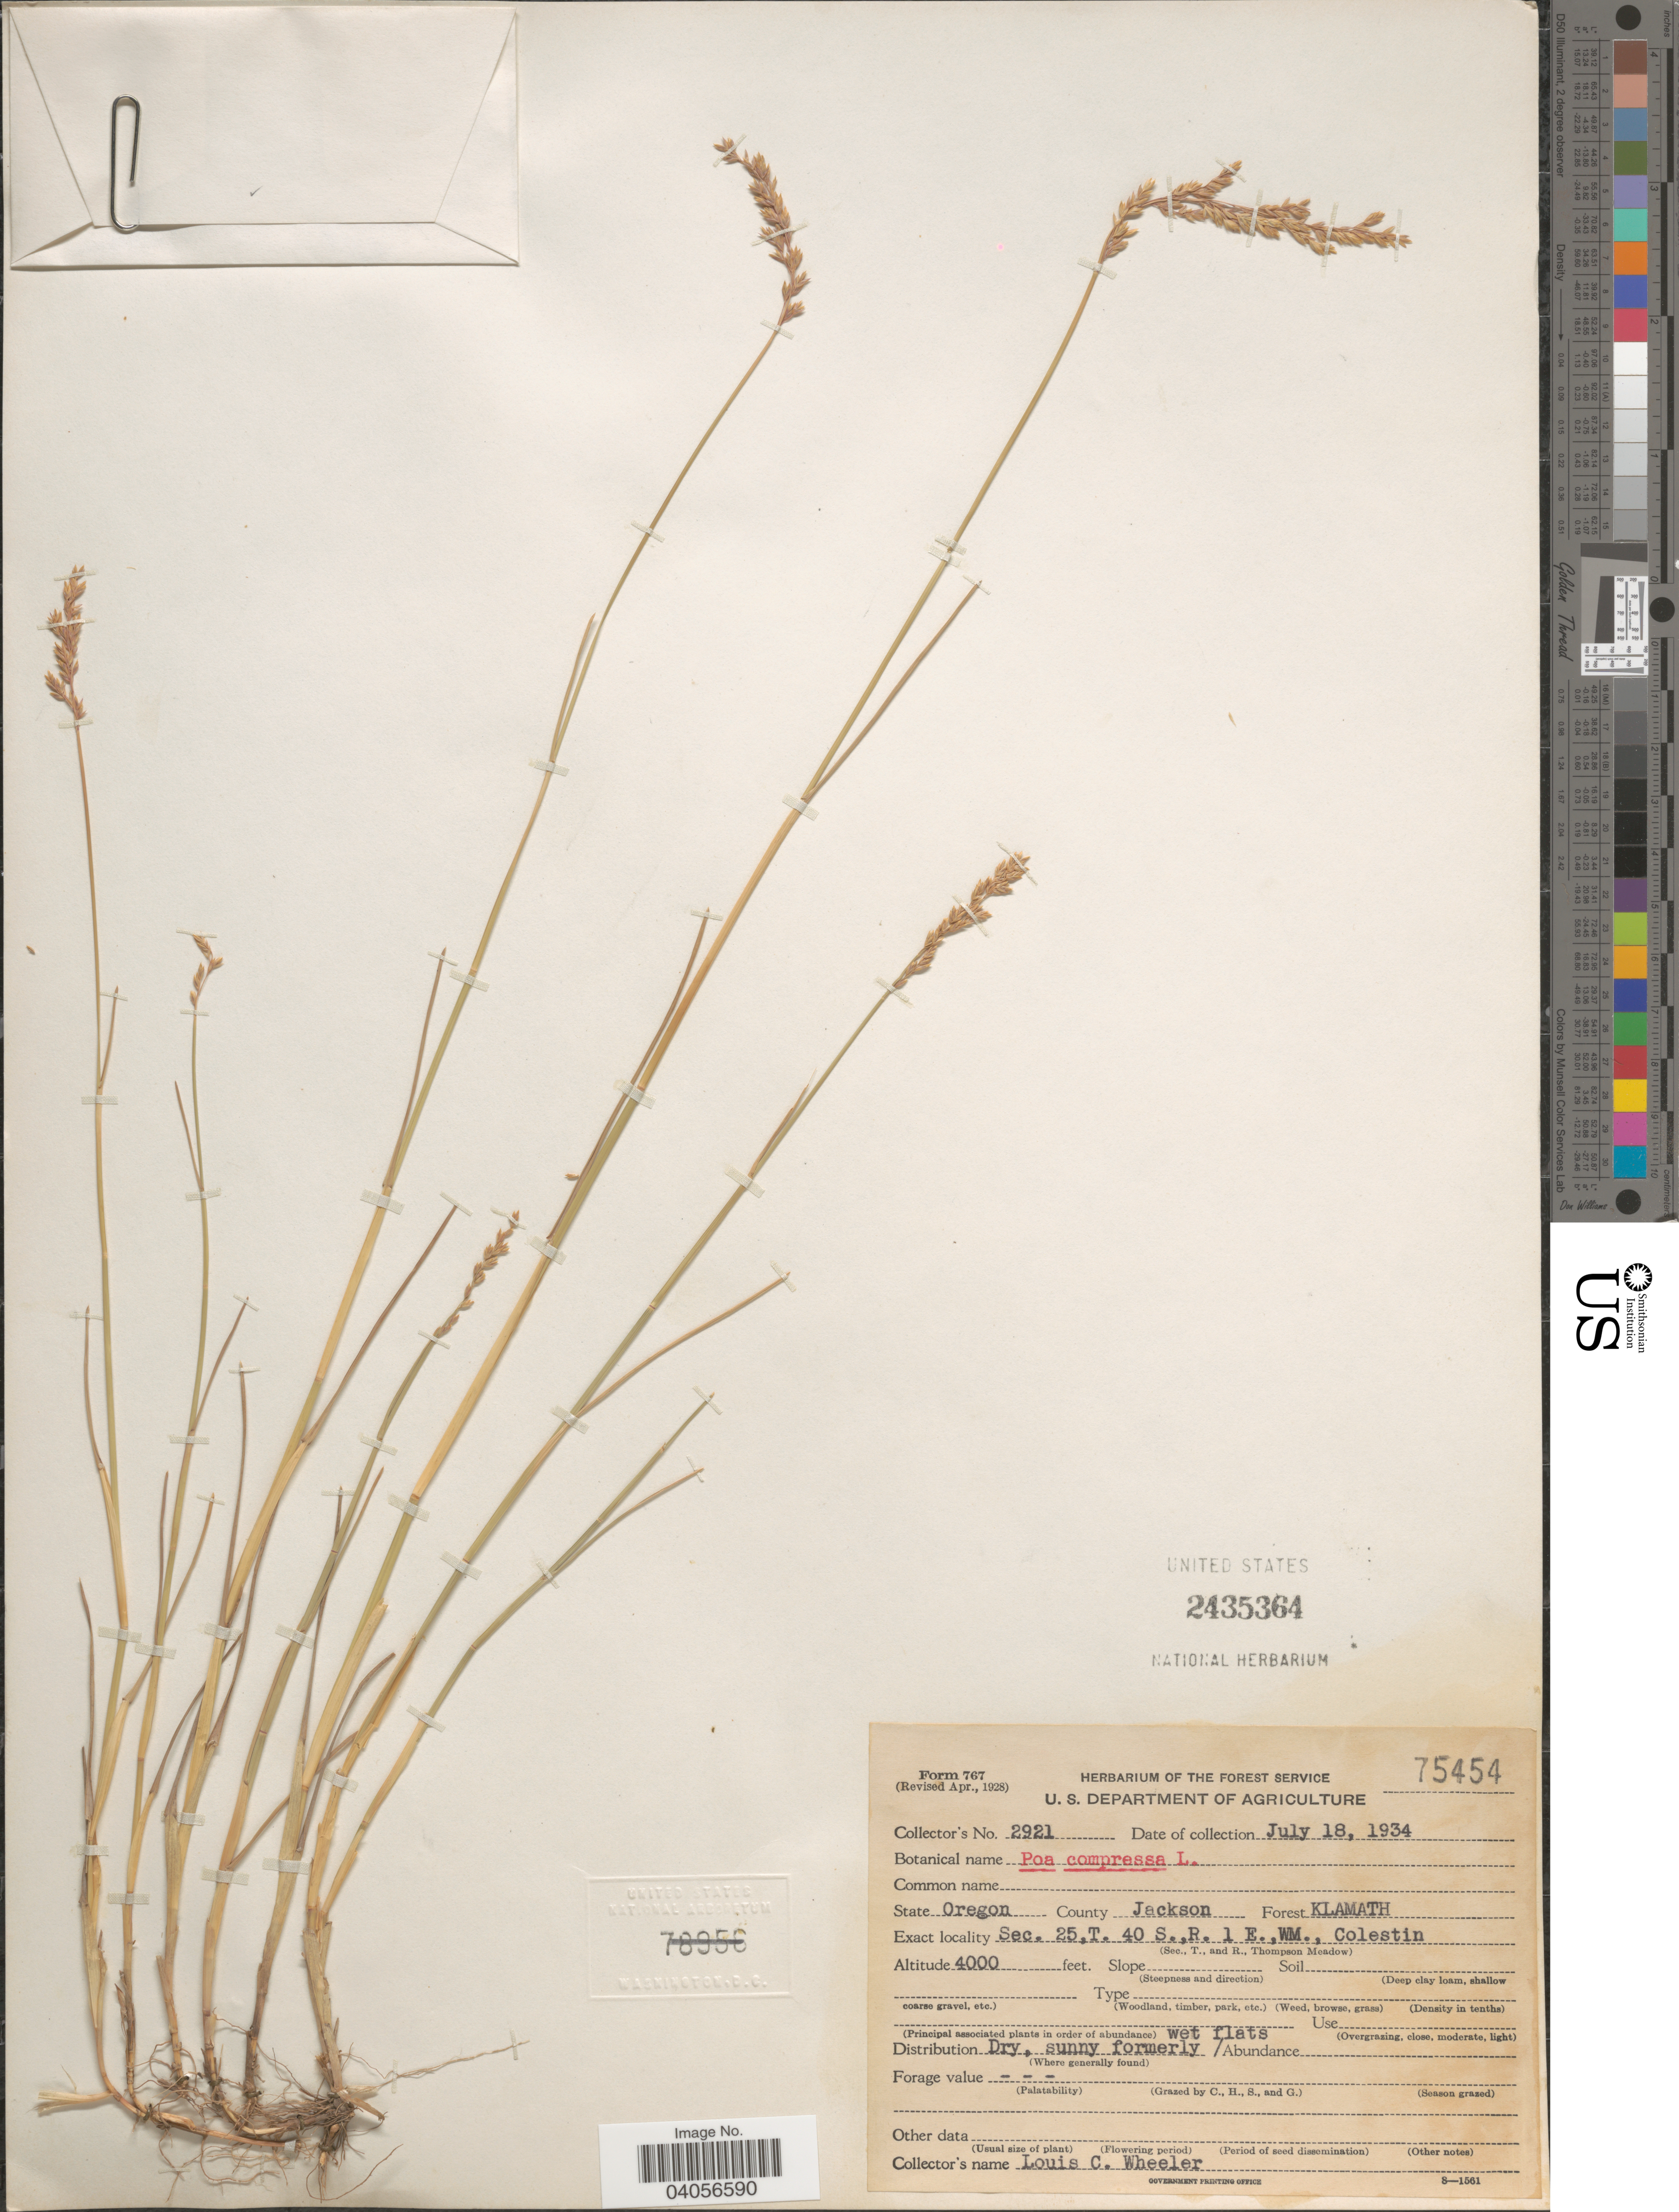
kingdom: Plantae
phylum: Tracheophyta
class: Liliopsida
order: Poales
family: Poaceae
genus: Poa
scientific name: Poa compressa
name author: L.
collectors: L. C. Wheeler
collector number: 2921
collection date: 1934-07-18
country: United States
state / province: Oregon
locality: County Jackson. Forest Klamath. Sec. 25,T. 40 S.,R. 1 E.,WM., Colestin.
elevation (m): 1219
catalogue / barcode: US 2435364